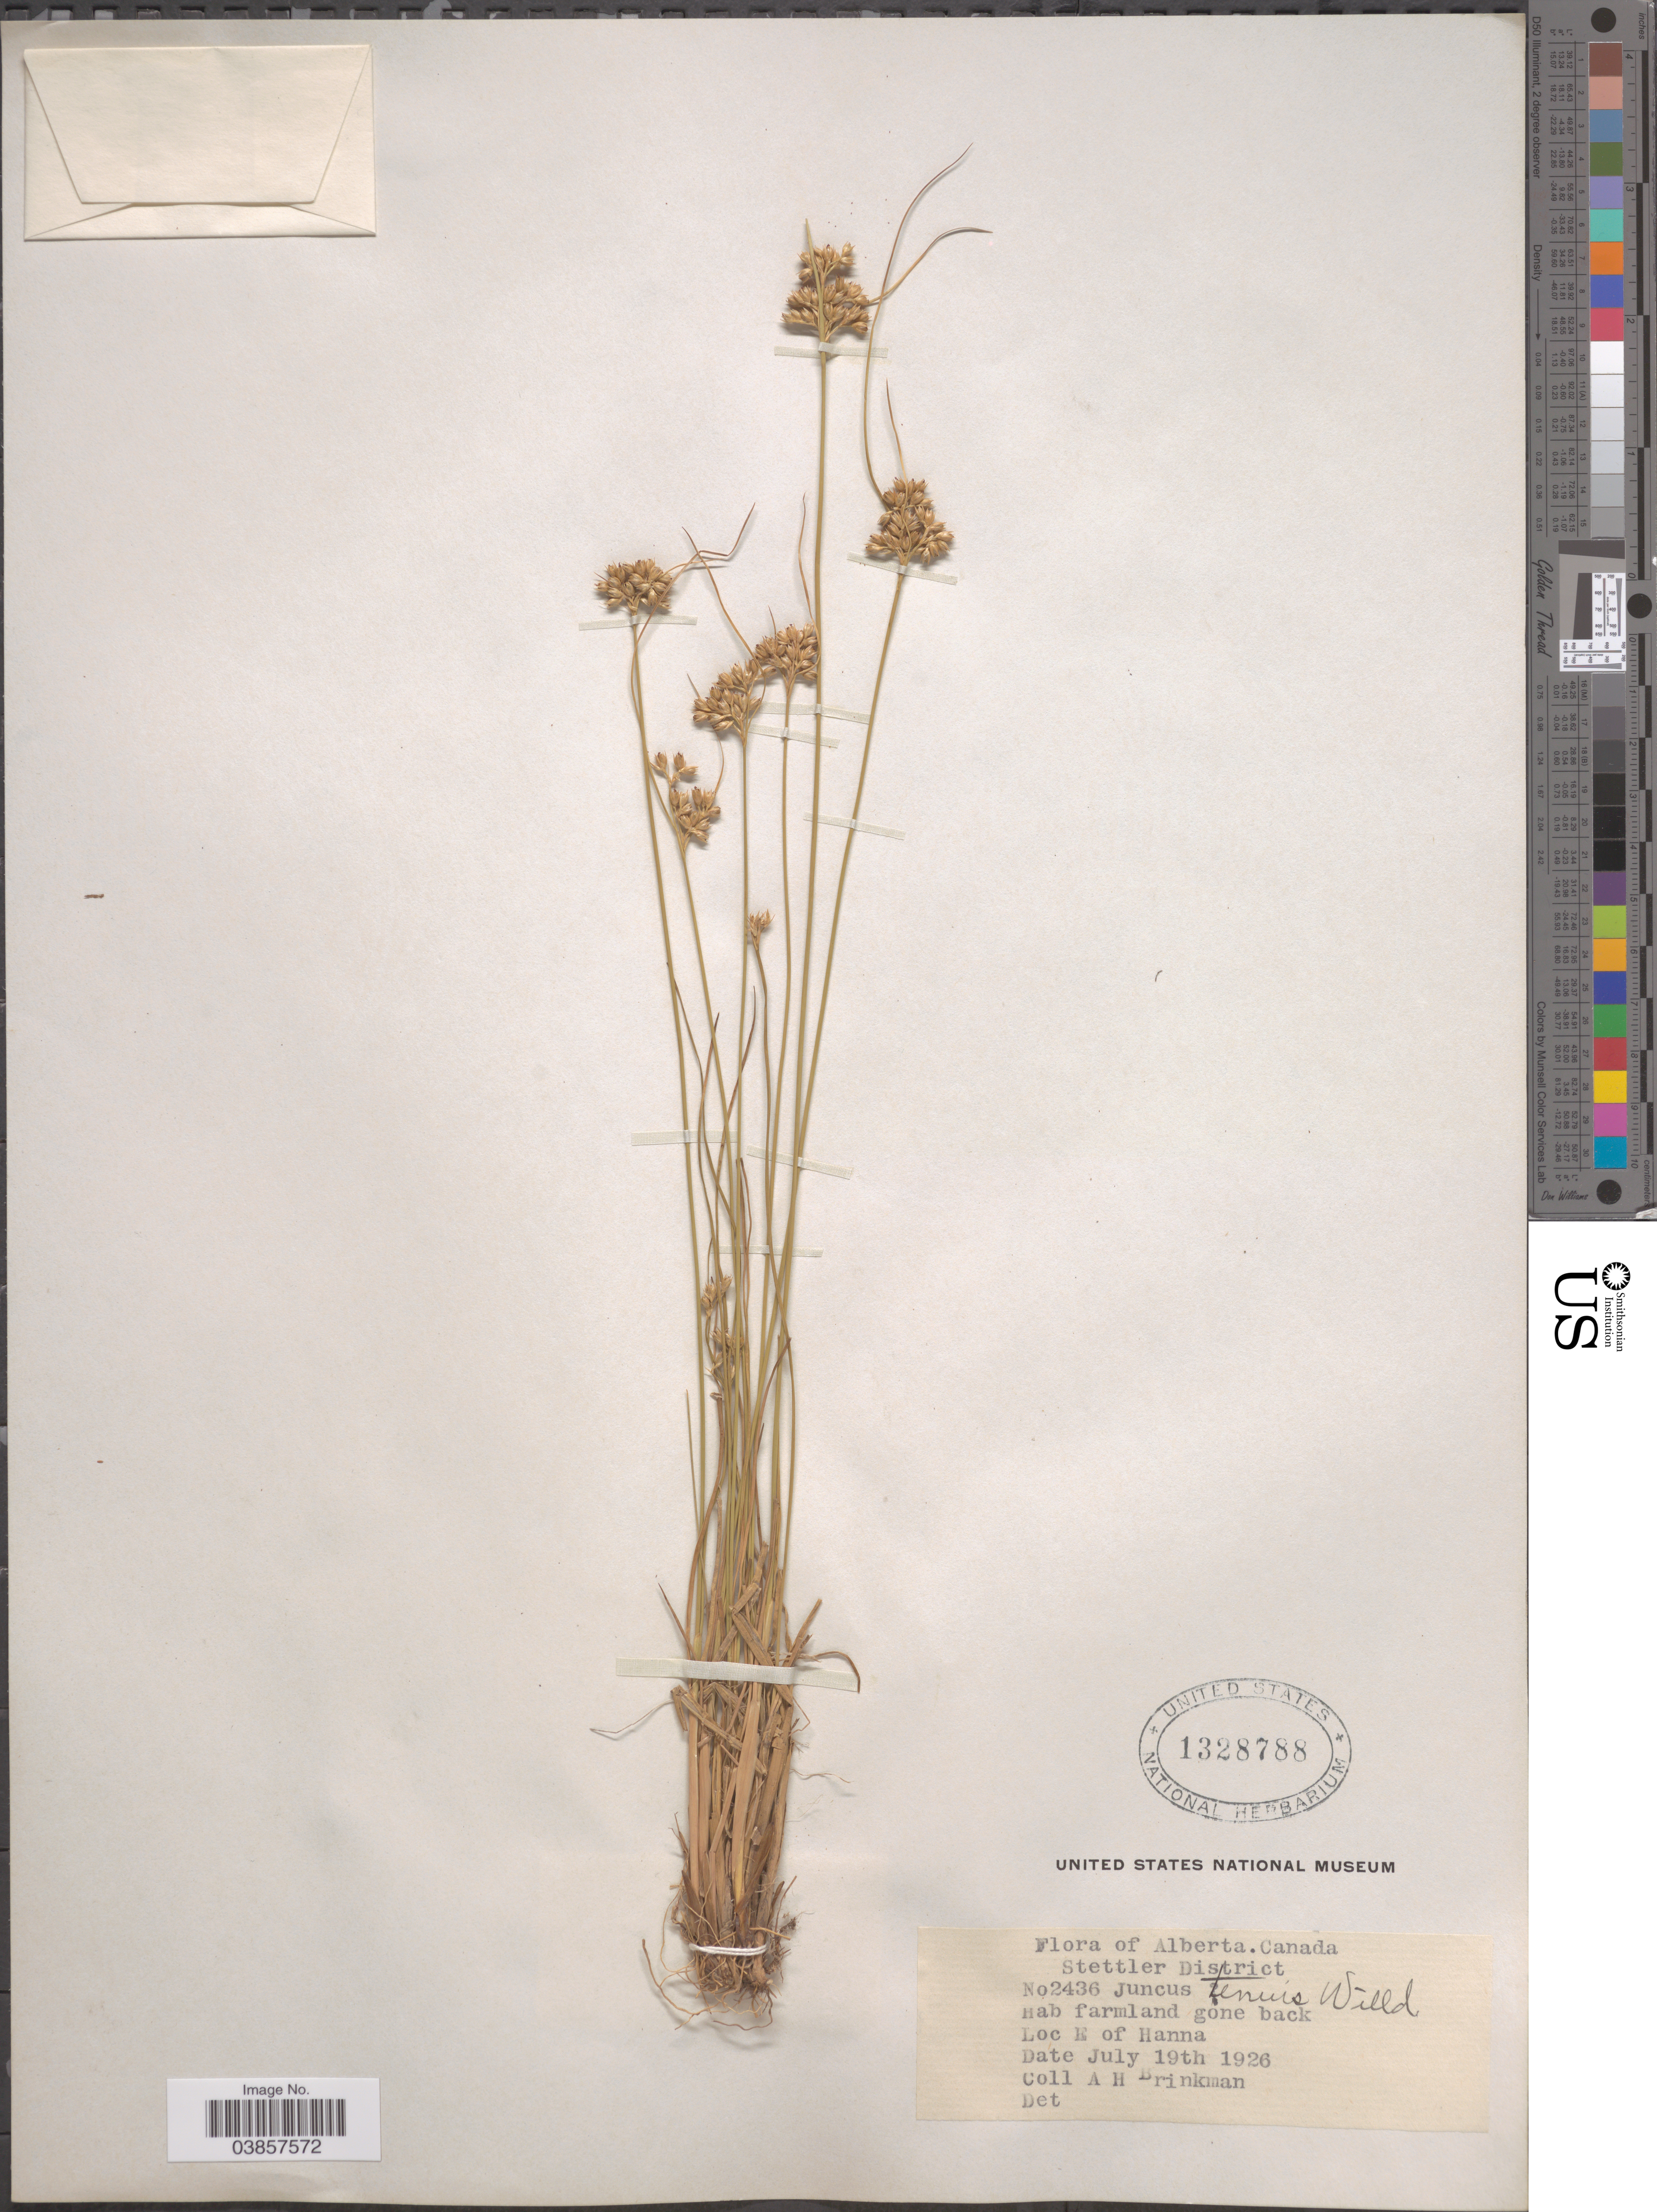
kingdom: Plantae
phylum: Tracheophyta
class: Liliopsida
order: Poales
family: Juncaceae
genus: Juncus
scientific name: Juncus tenuis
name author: Willd.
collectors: A. Brinkman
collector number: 2436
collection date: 1926-07-19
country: Canada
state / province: Alberta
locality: Stettler District. E of Hanna.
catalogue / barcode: US 1328788